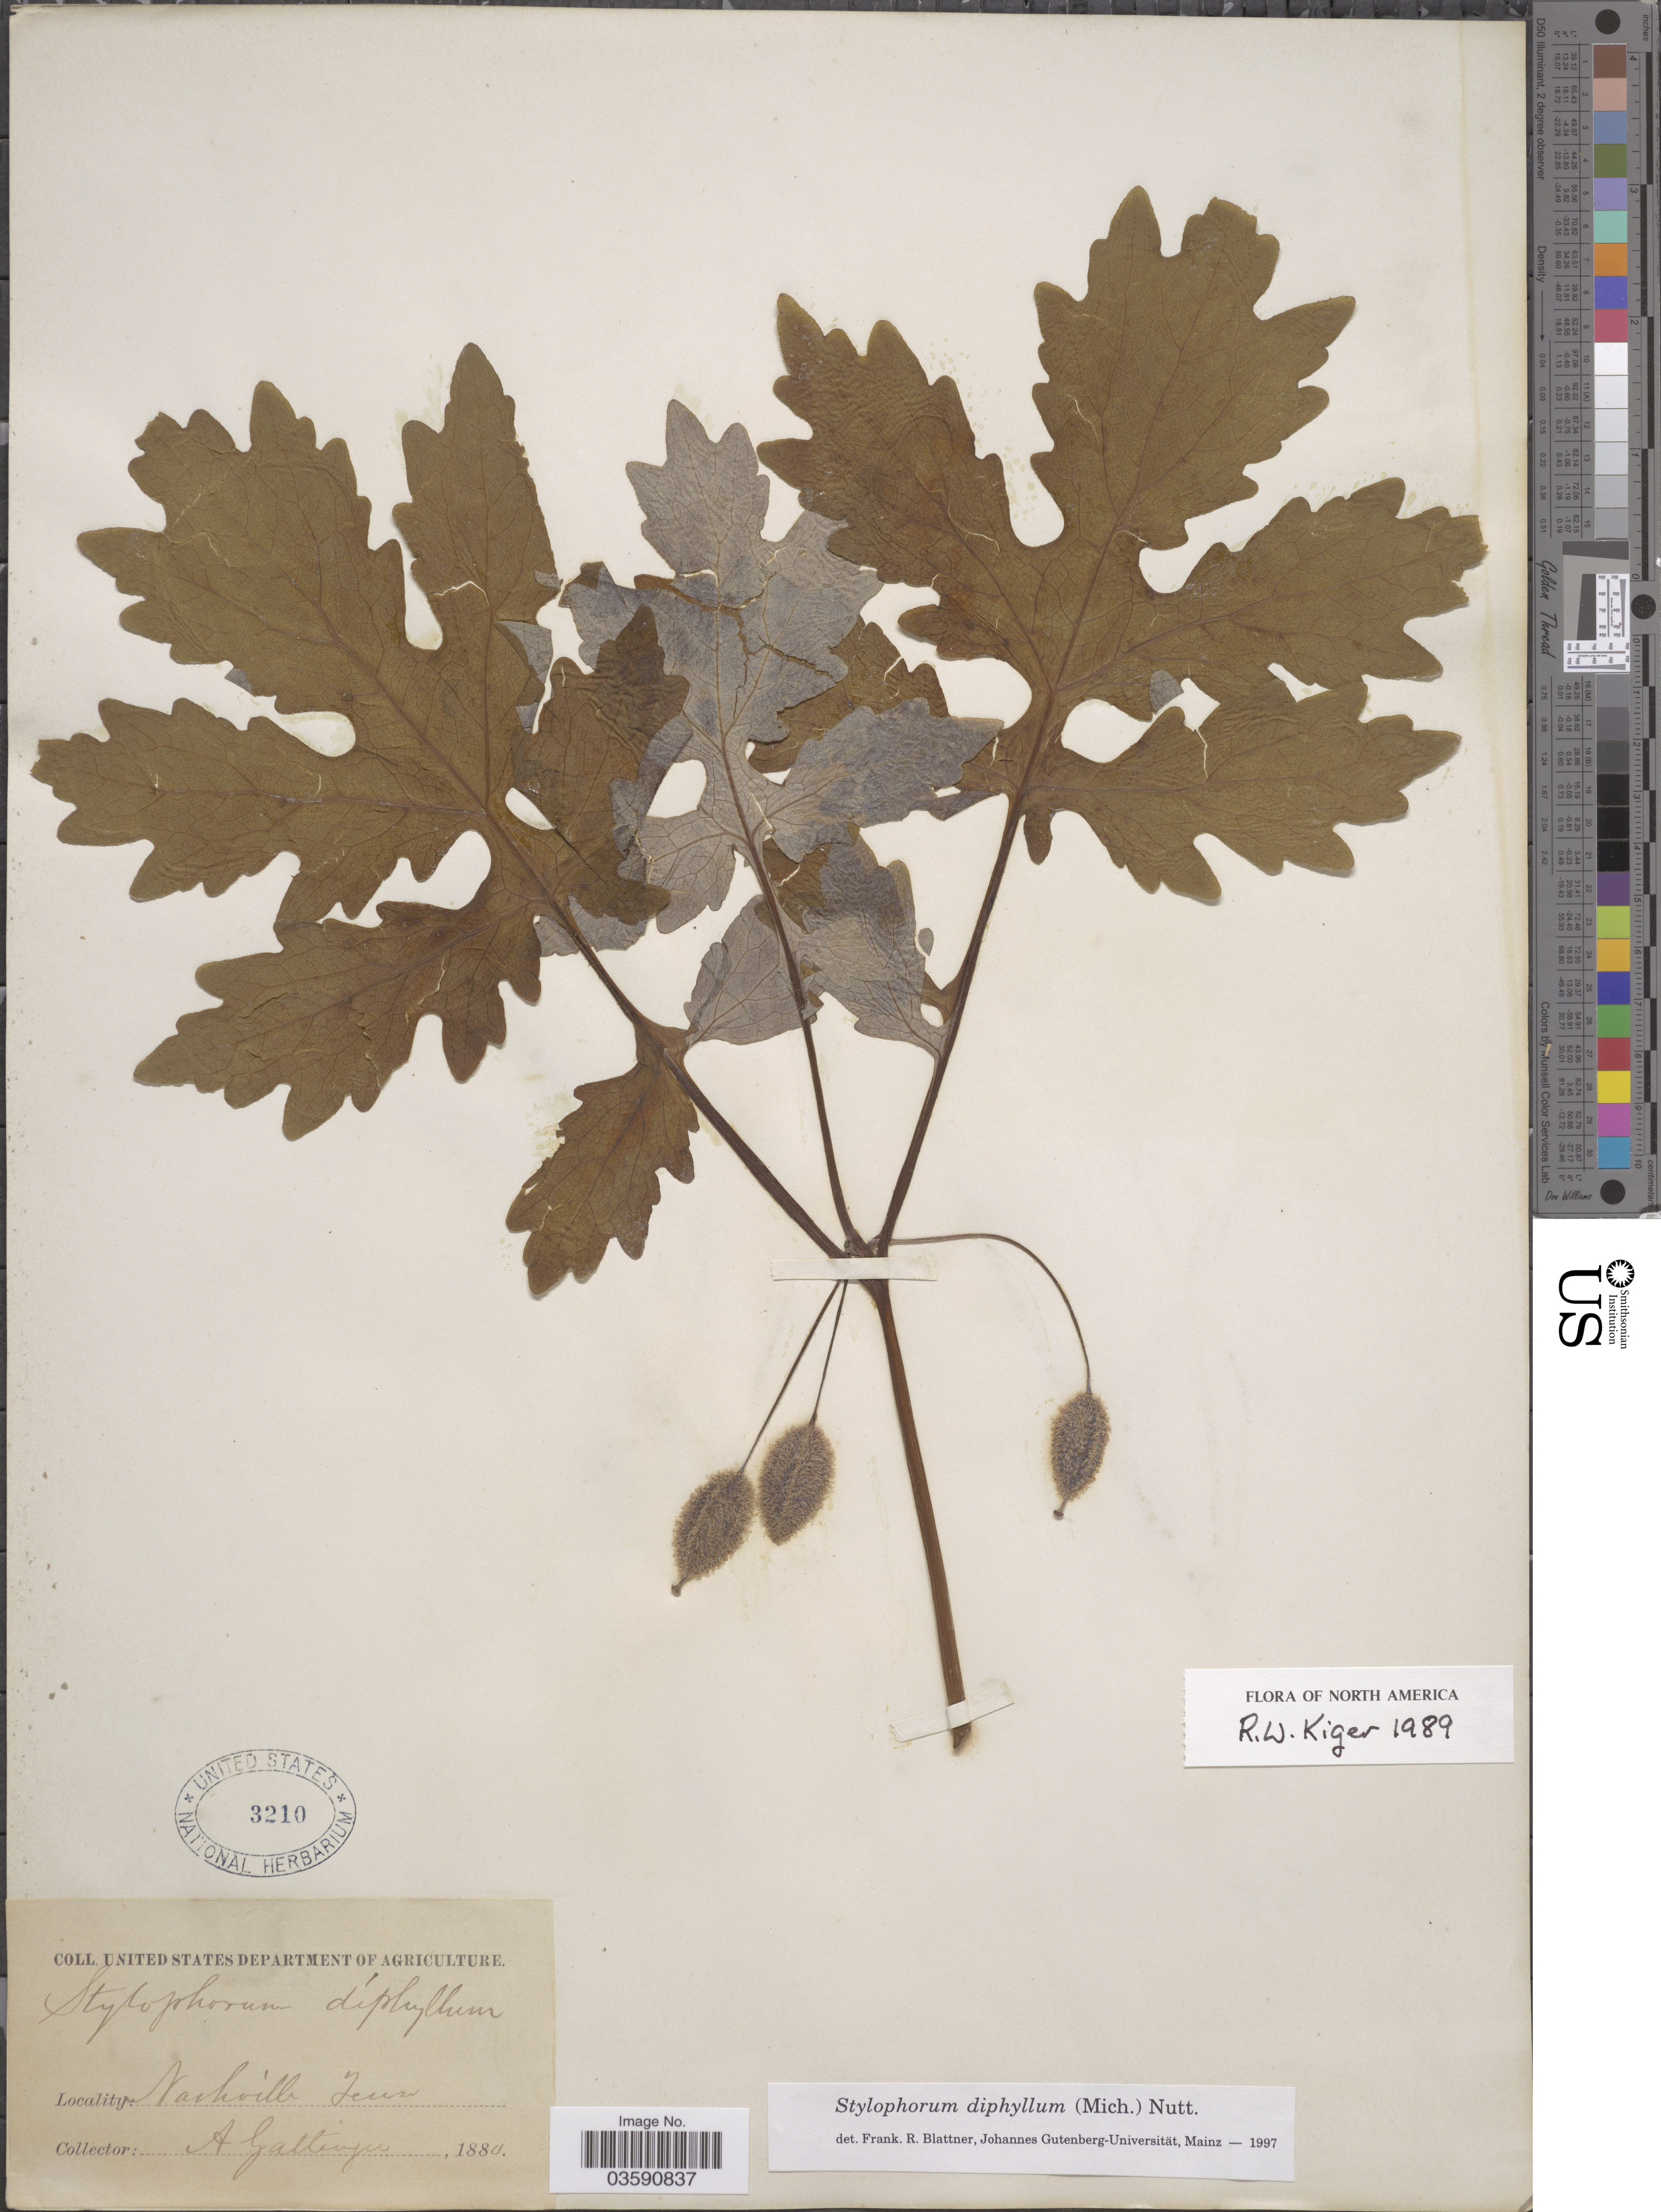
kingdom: Plantae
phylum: Tracheophyta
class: Magnoliopsida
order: Ranunculales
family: Papaveraceae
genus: Stylophorum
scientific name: Stylophorum diphyllum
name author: (Michx.) Nutt.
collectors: A. Gattinger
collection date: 1880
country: United States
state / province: Tennessee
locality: Nashville.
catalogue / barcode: US 3210